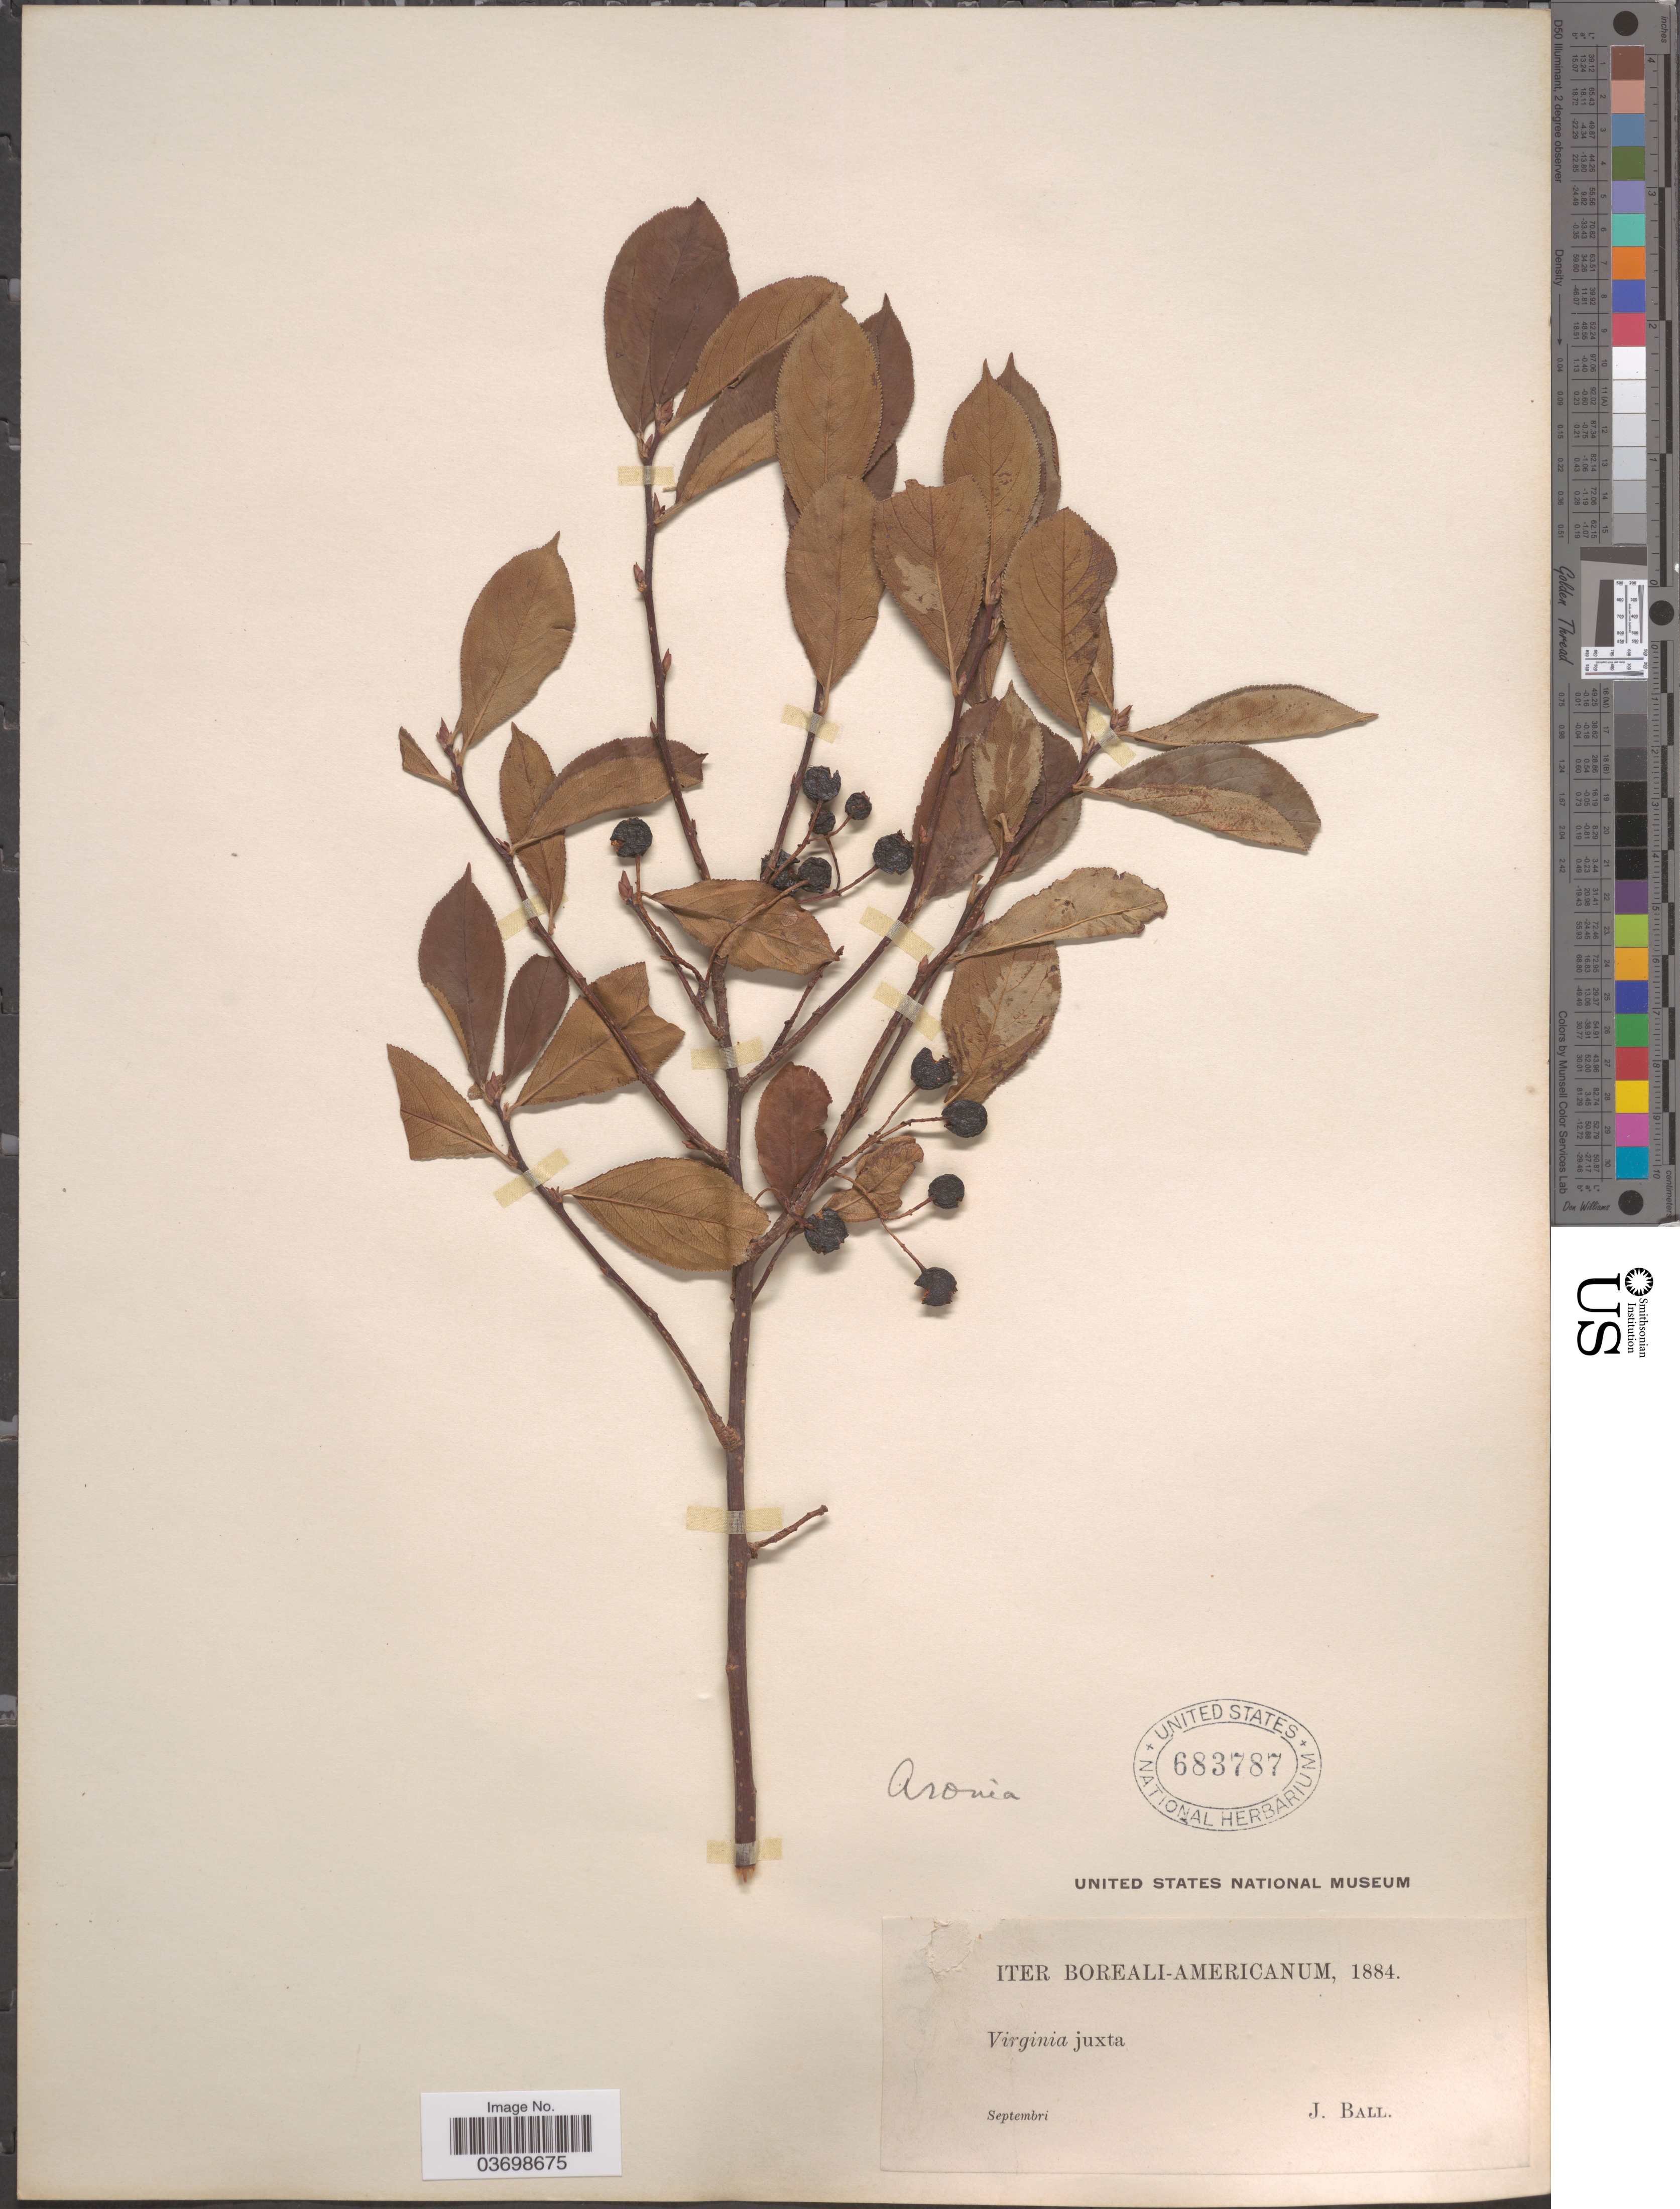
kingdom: Plantae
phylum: Tracheophyta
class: Magnoliopsida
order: Rosales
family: Rosaceae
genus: Aronia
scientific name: Aronia sp.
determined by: Strong, M. T., (US), Smithsonian Institution - National Museum of Natural History (UNITED STATES)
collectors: J. Ball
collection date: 1884-09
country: United States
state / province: Virginia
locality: Iter Boreali-Americanum. Virginia juxta.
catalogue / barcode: US 683787